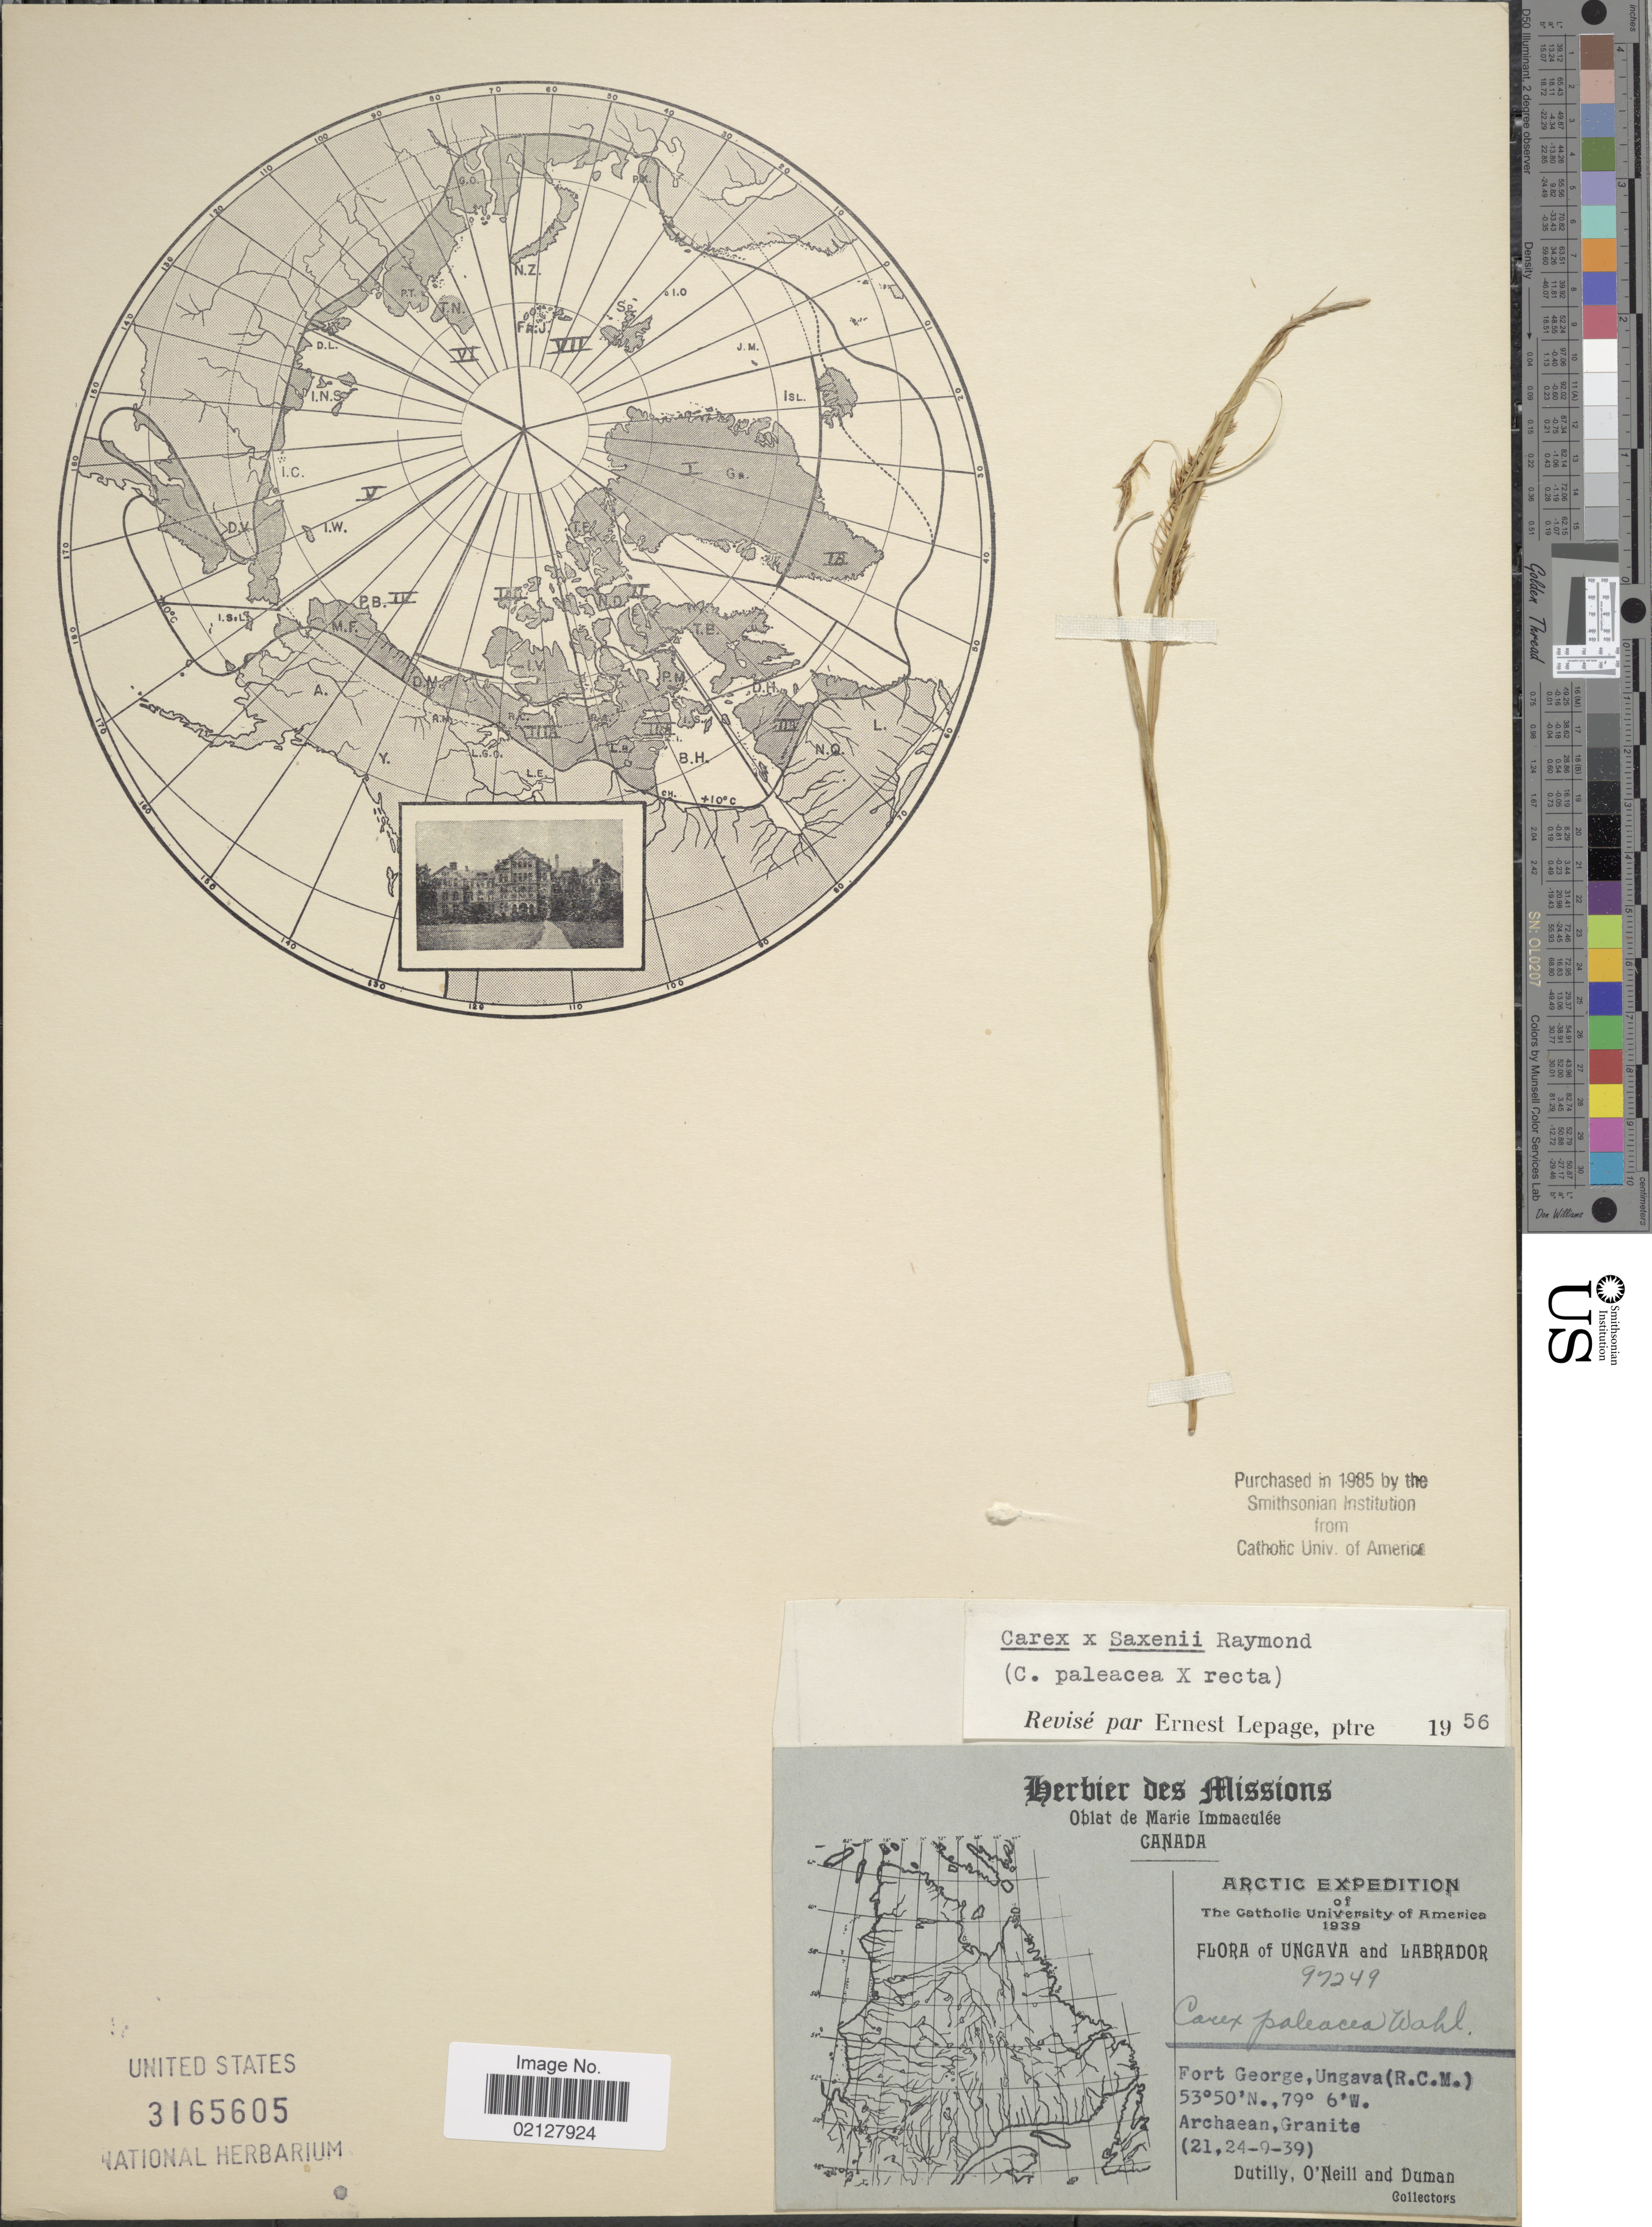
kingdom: Plantae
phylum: Tracheophyta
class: Liliopsida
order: Poales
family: Cyperaceae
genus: Carex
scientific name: Carex x saxenii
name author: Raymond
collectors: -. Dutilly, O' Neill & -. Duman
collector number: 97249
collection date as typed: Transcribed d/m/y: 21/9/39 to 24/9/39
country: Canada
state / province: Newfoundland and Labrador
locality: Ungava and Labrador. Fort George, Ungava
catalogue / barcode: US 3165605